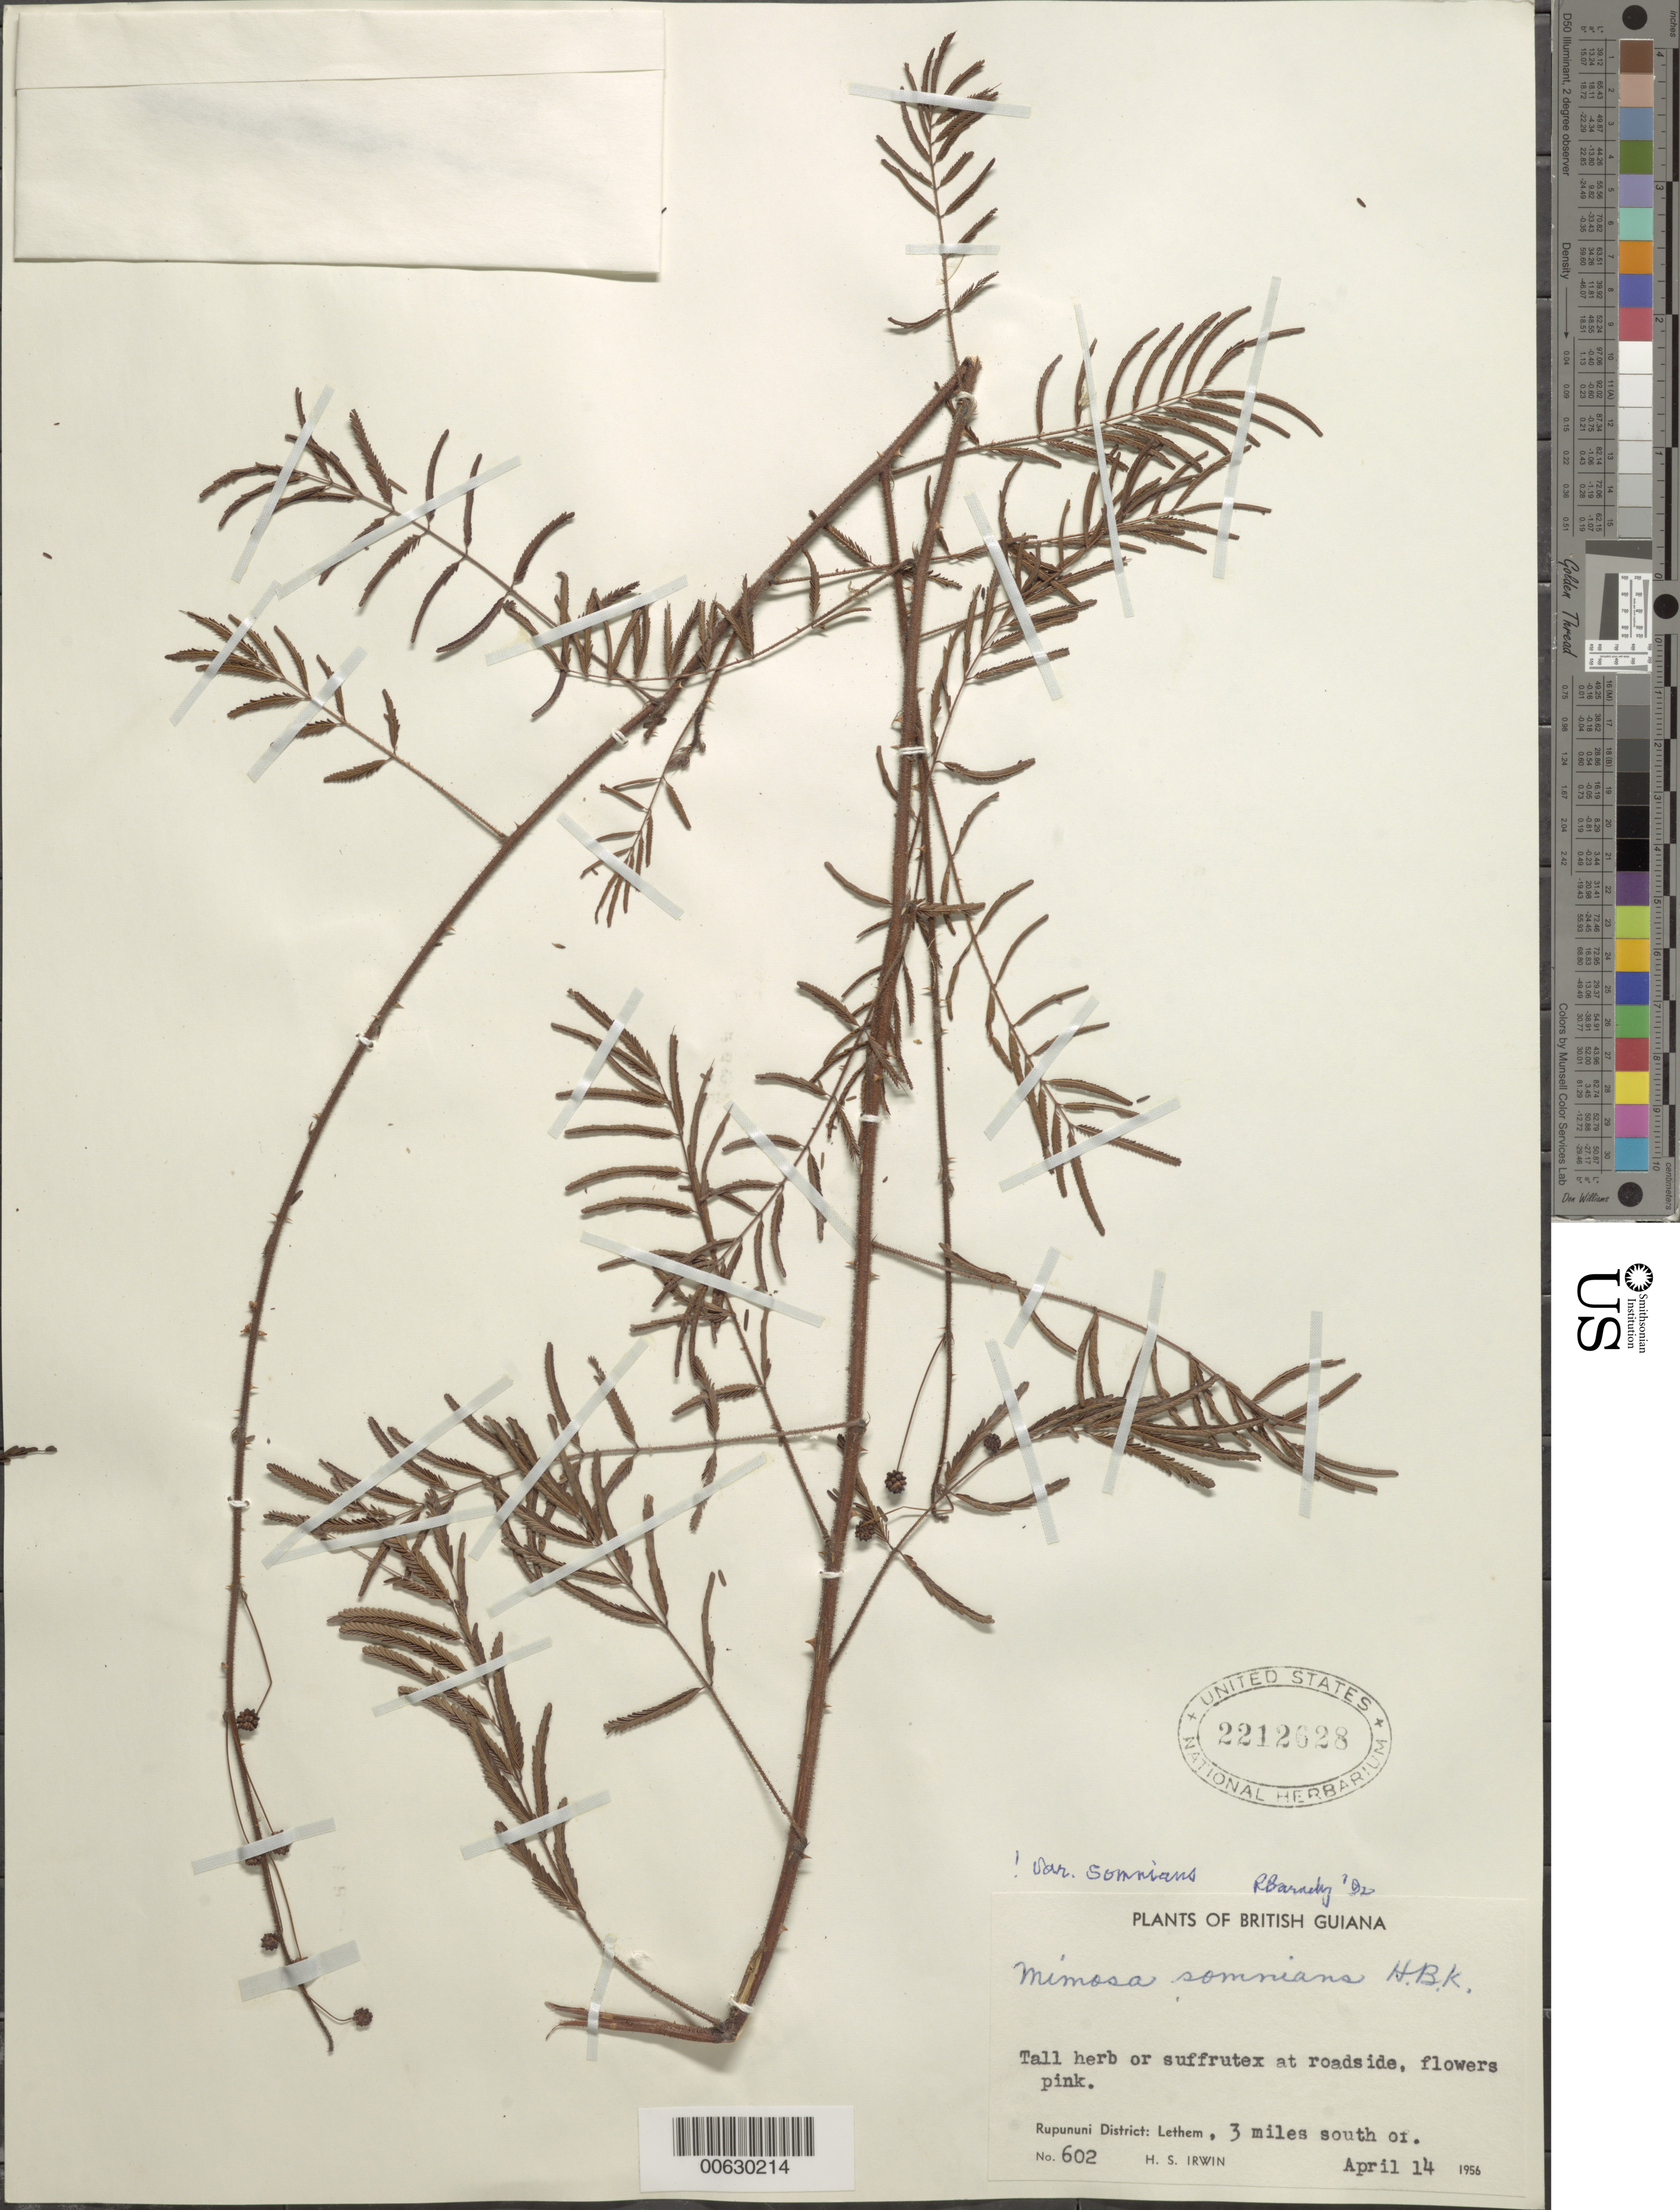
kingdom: Plantae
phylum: Tracheophyta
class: Magnoliopsida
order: Fabales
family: Fabaceae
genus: Mimosa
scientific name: Mimosa somnians var. somnians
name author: Humb. & Bonpl. ex Willd.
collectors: H. Irwin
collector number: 602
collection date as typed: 14-Apr-56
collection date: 1956-04-14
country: Guyana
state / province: U. Takutu-U. Essequibo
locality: Rupununi Dist., 3 mi. S of Lethem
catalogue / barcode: US 2212628